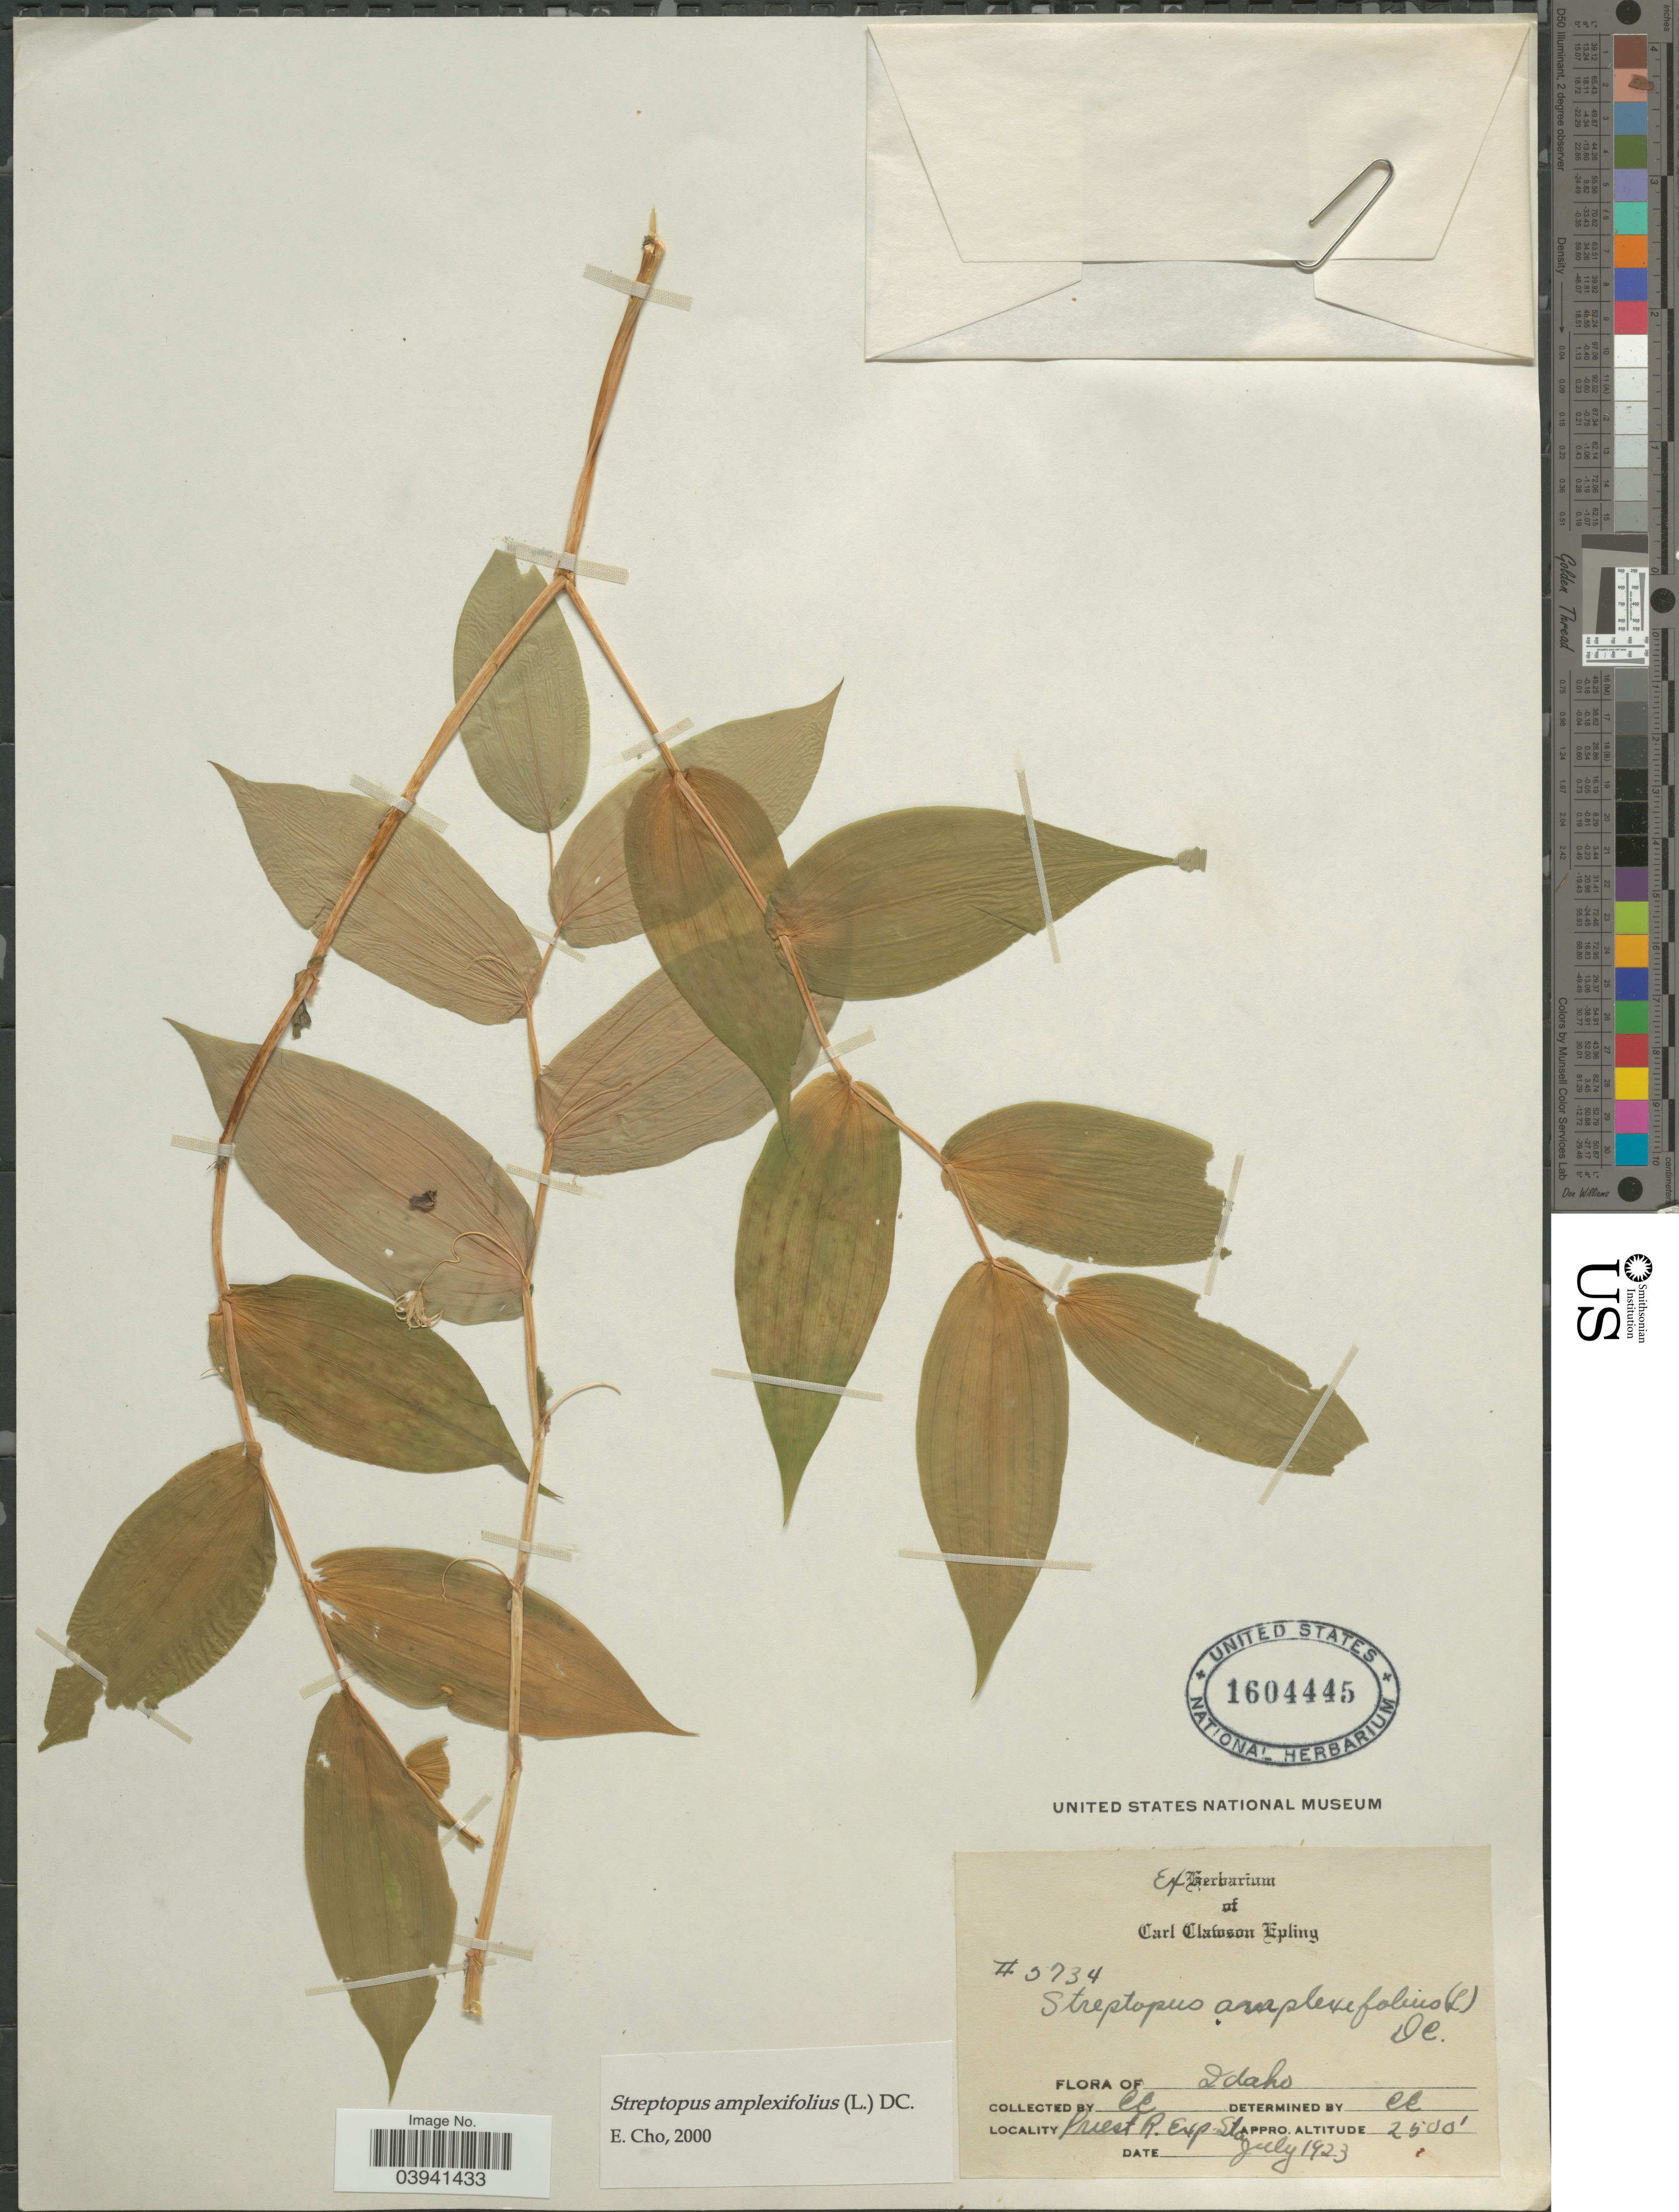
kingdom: Plantae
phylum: Tracheophyta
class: Liliopsida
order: Liliales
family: Liliaceae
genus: Streptopus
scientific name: Streptopus amplexifolius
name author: (L.) DC.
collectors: C. C. Epling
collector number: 5734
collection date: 1923-07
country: United States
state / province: Idaho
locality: Priest R. Exp. Sta.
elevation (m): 762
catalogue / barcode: US 1604445